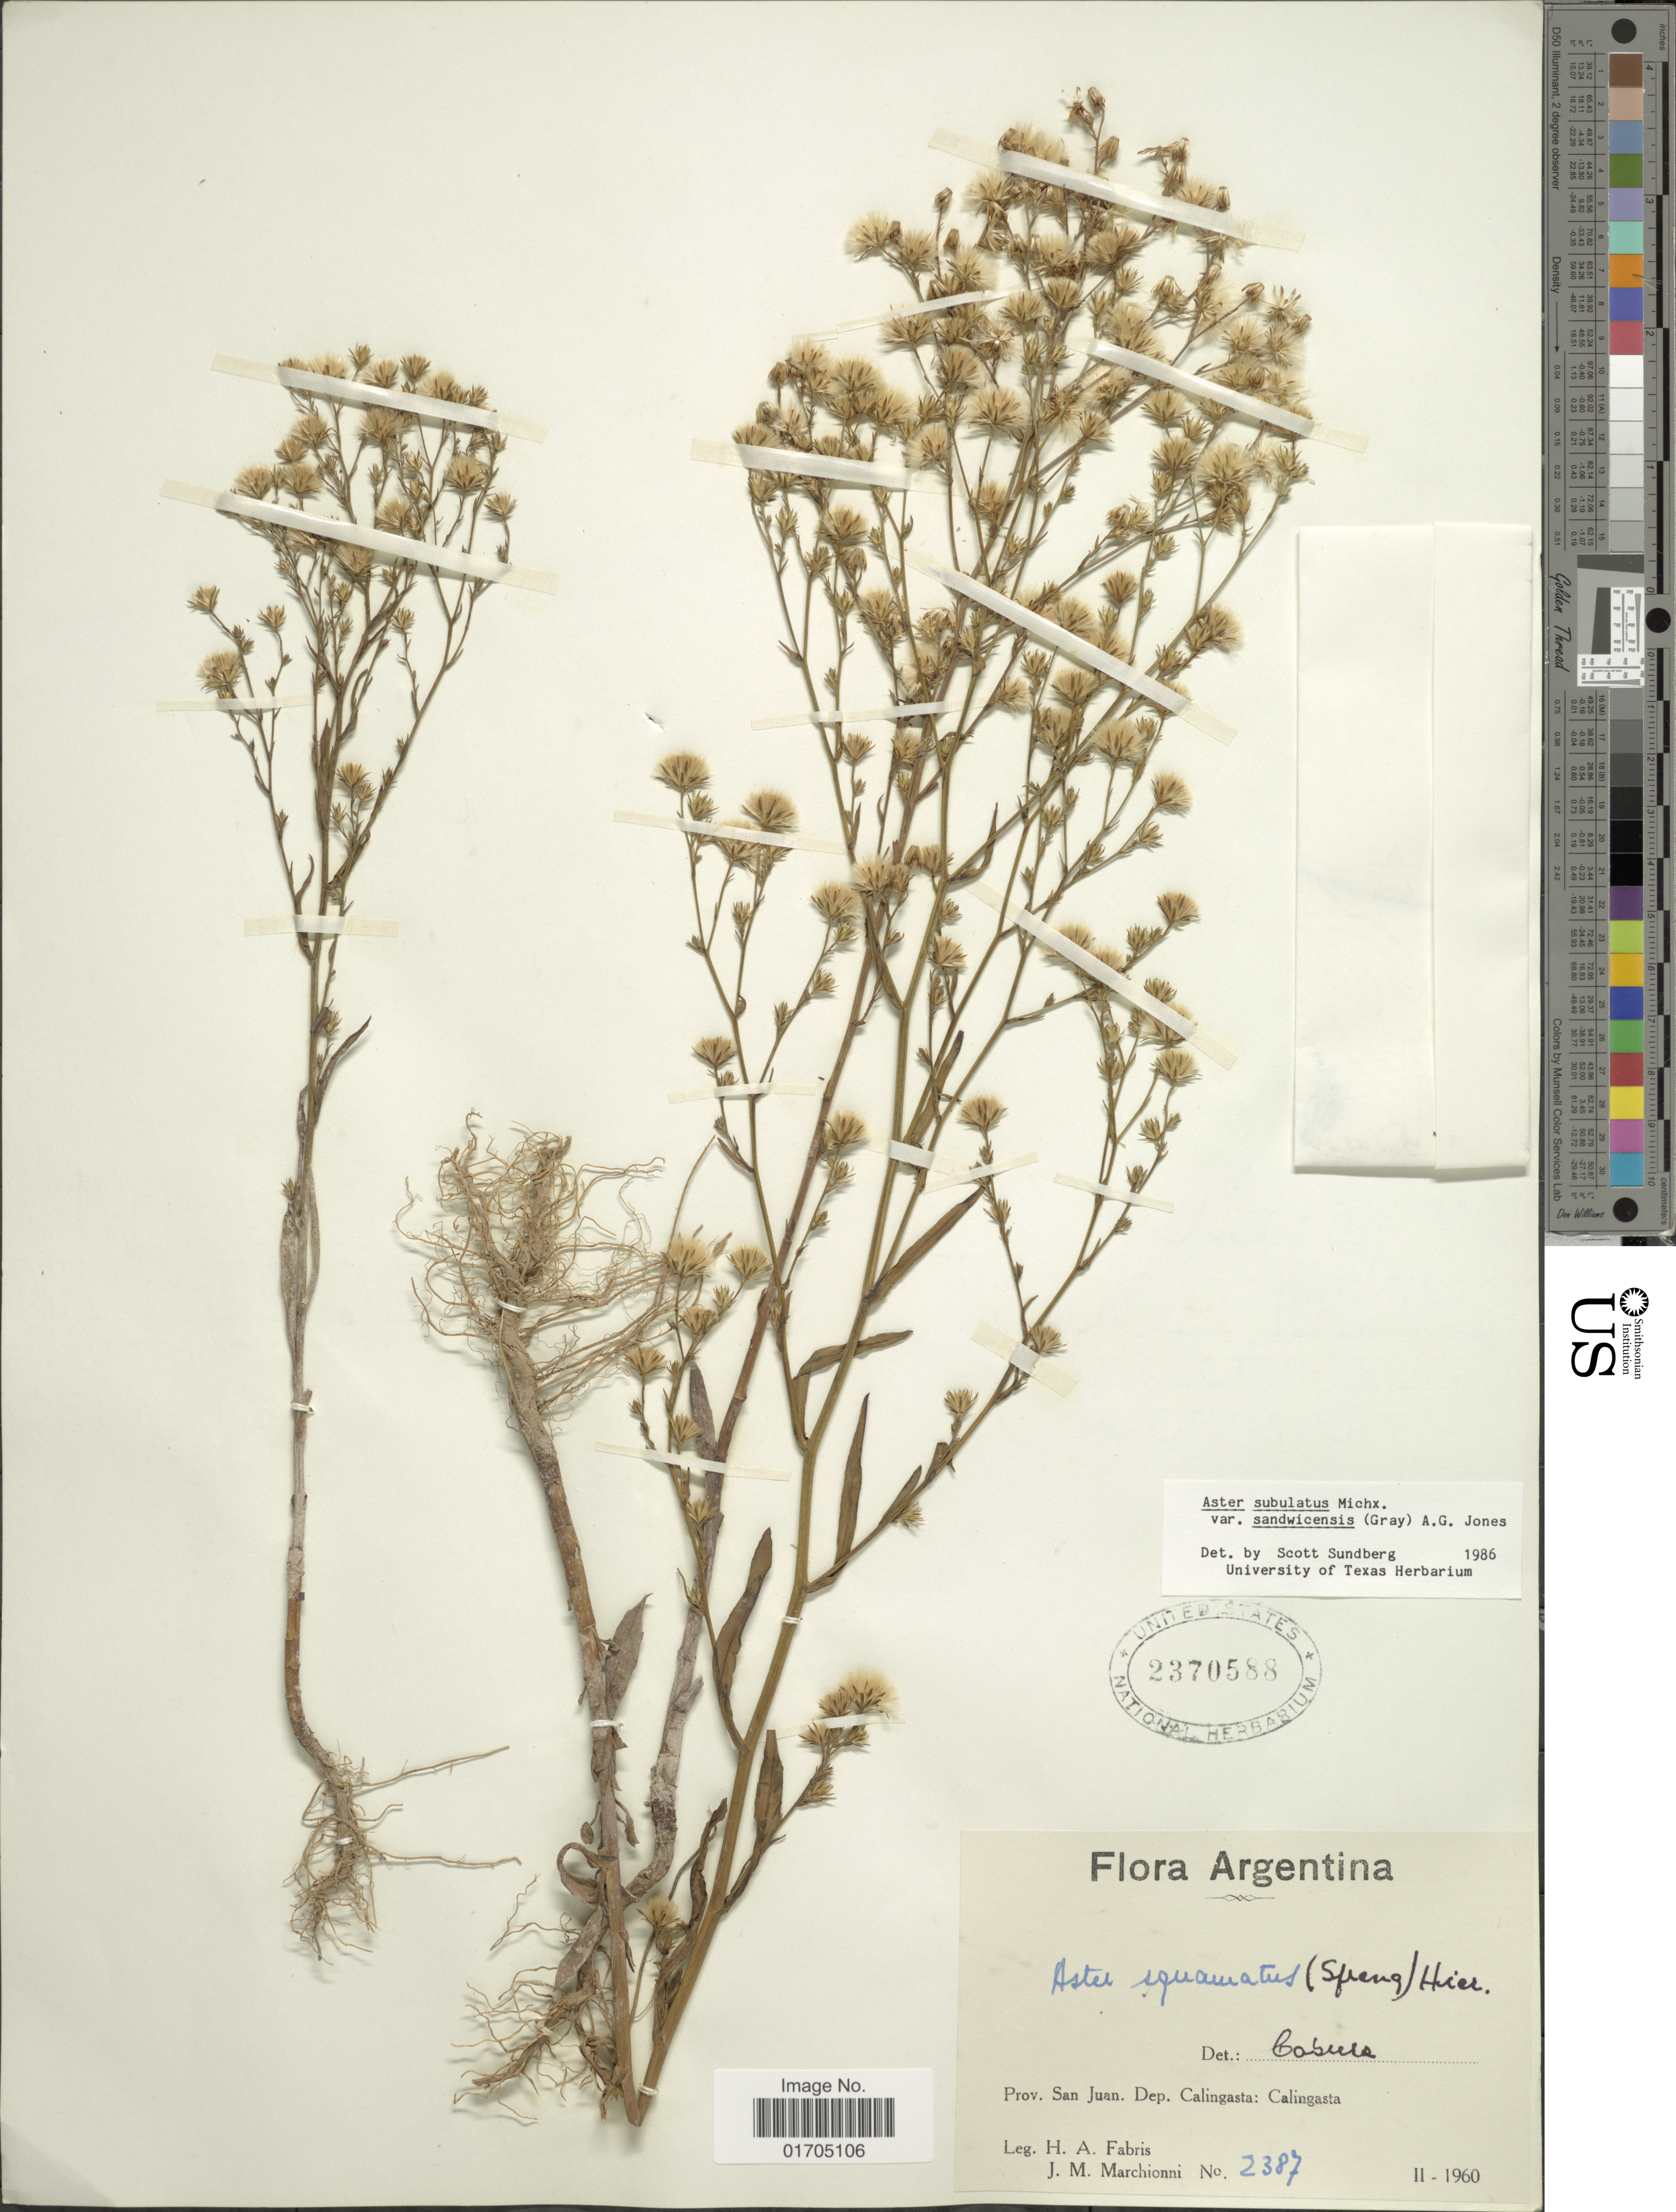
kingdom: Plantae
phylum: Tracheophyta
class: Magnoliopsida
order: Asterales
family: Asteraceae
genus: Symphyotrichum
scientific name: Symphyotrichum subulatum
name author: (Michx.) G.L. Nesom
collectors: H. A. Fabris & J. Marchionni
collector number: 2387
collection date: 1960-11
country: Argentina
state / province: San Juan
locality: Dep. Calingasta: Calingasta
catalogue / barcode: US 2370588